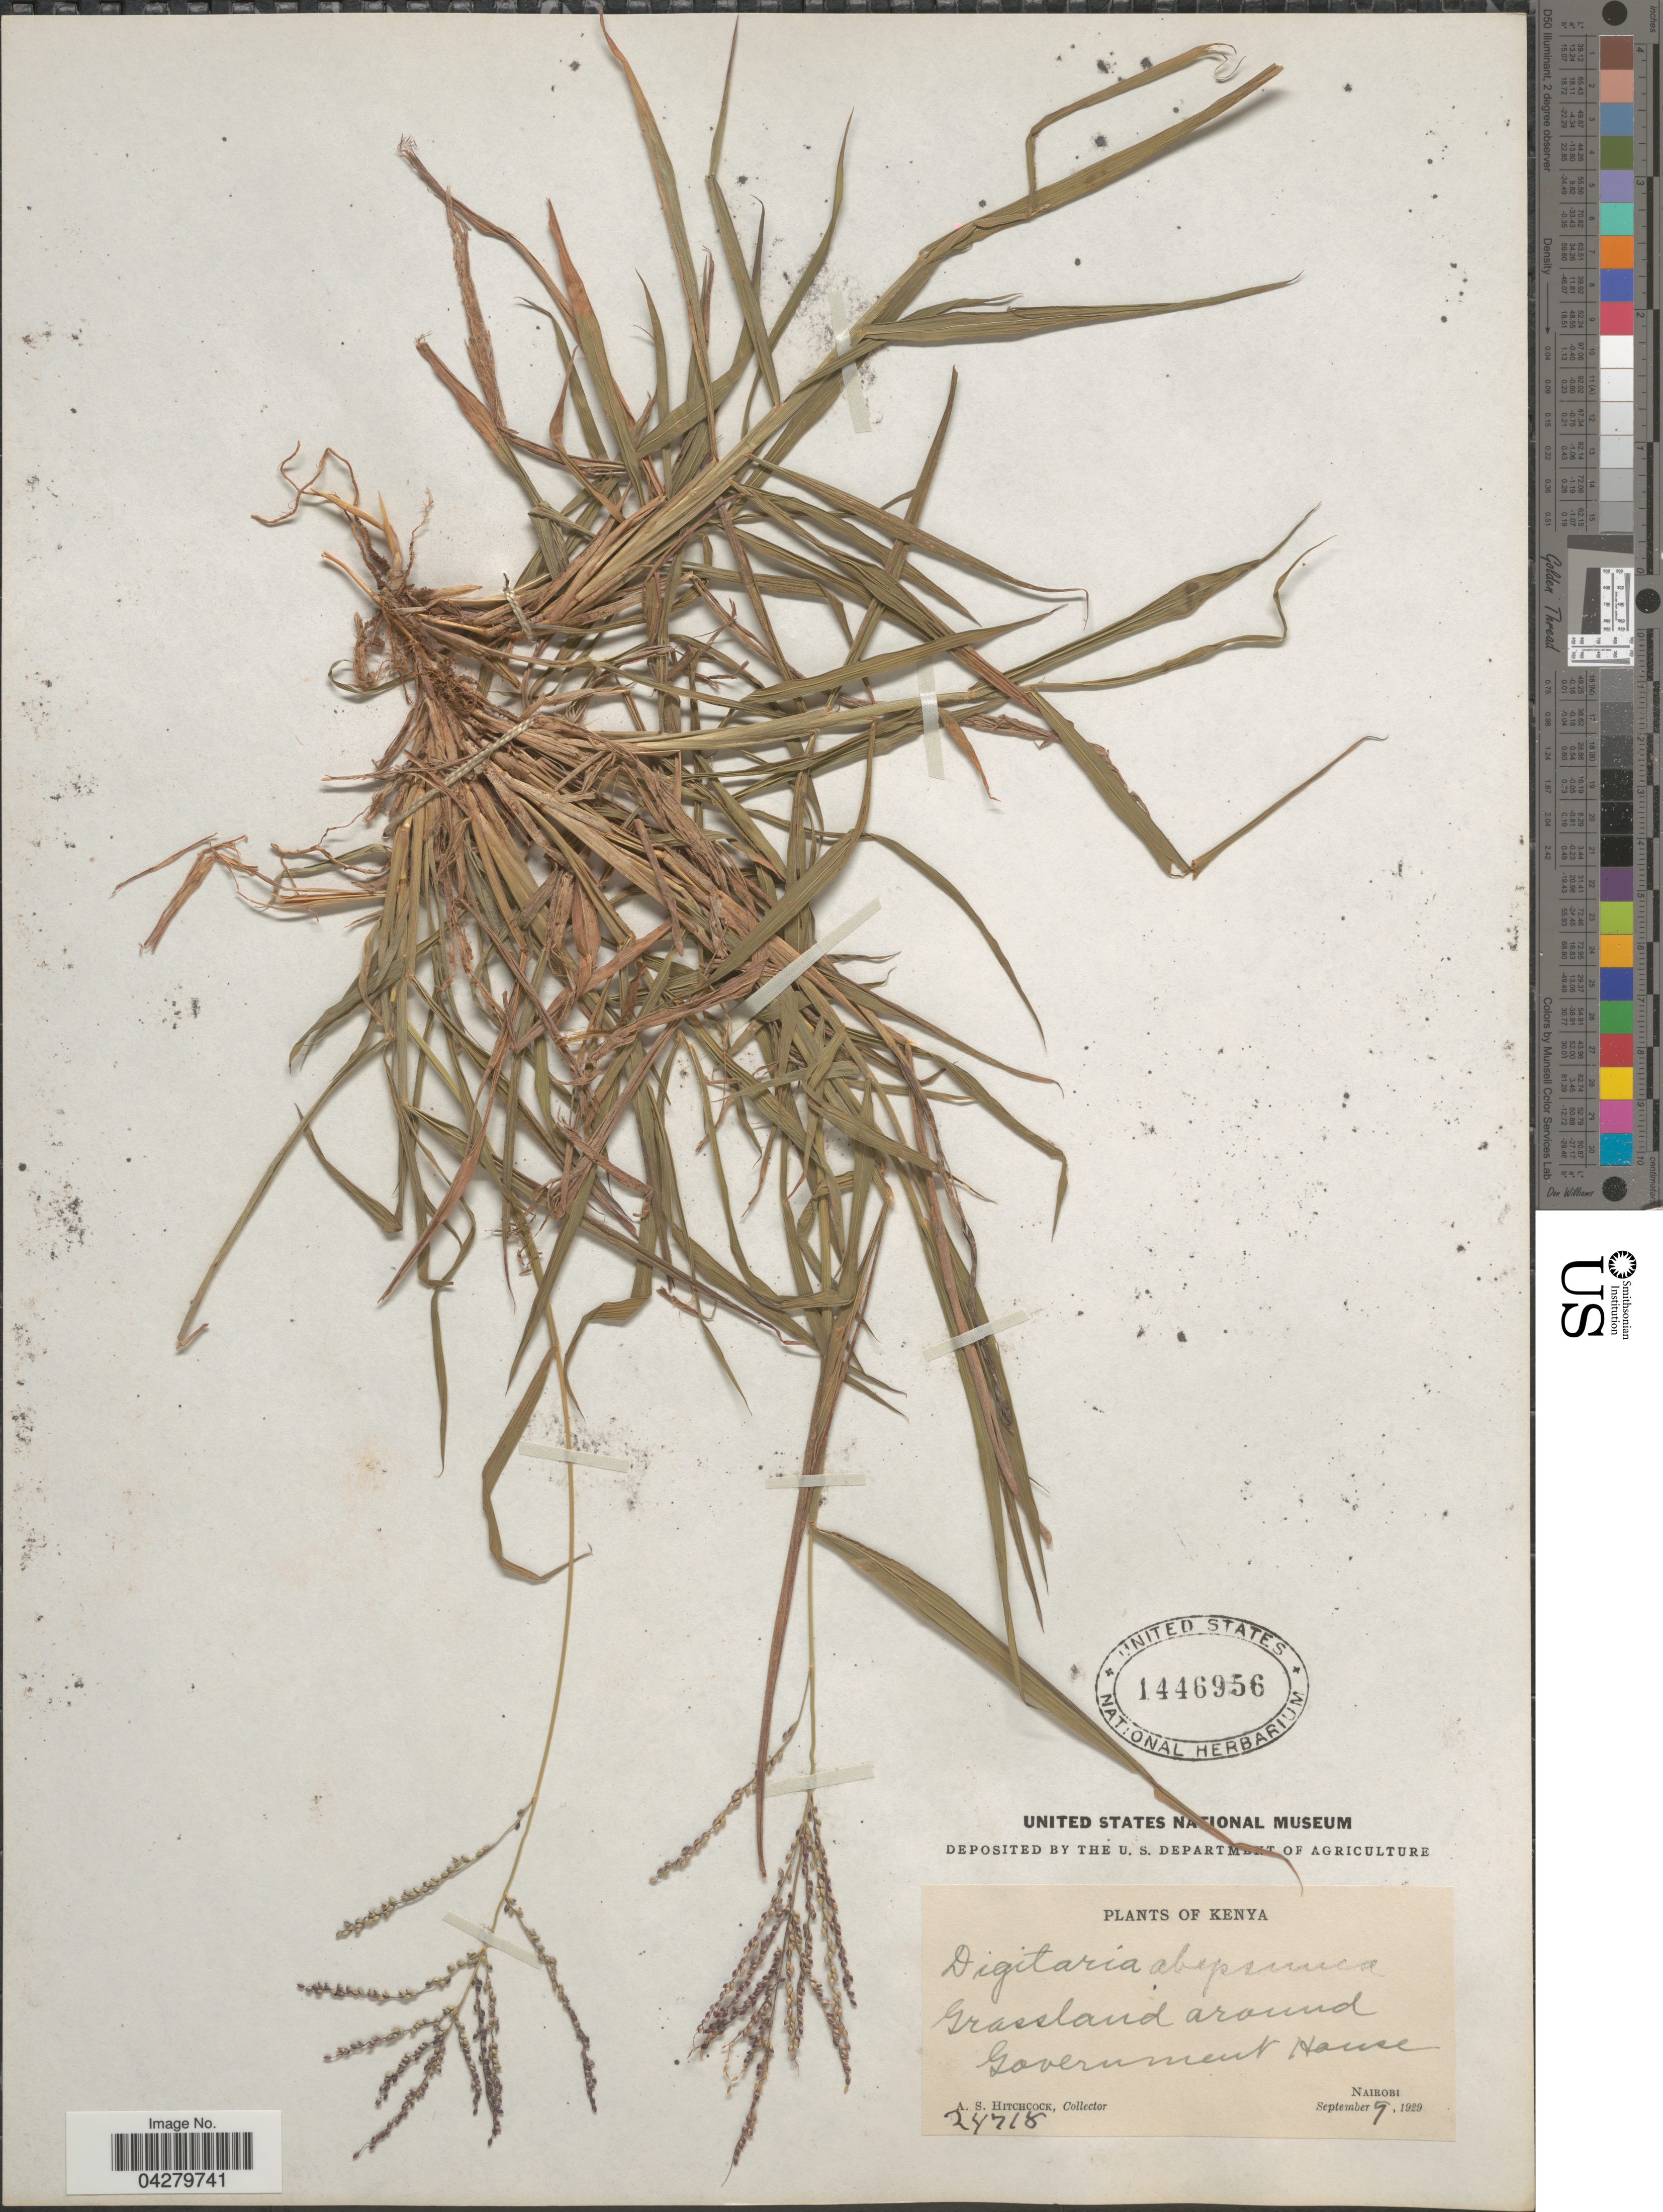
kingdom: Plantae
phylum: Tracheophyta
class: Liliopsida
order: Poales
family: Poaceae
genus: Digitaria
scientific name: Digitaria abyssinica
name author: (Hochst. ex Rich.) Stapf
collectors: A. S. Hitchcock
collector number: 24718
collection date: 1929-09-09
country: Kenya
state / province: Nairobi Area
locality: Government House. Nairobi.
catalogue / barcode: US 1446956